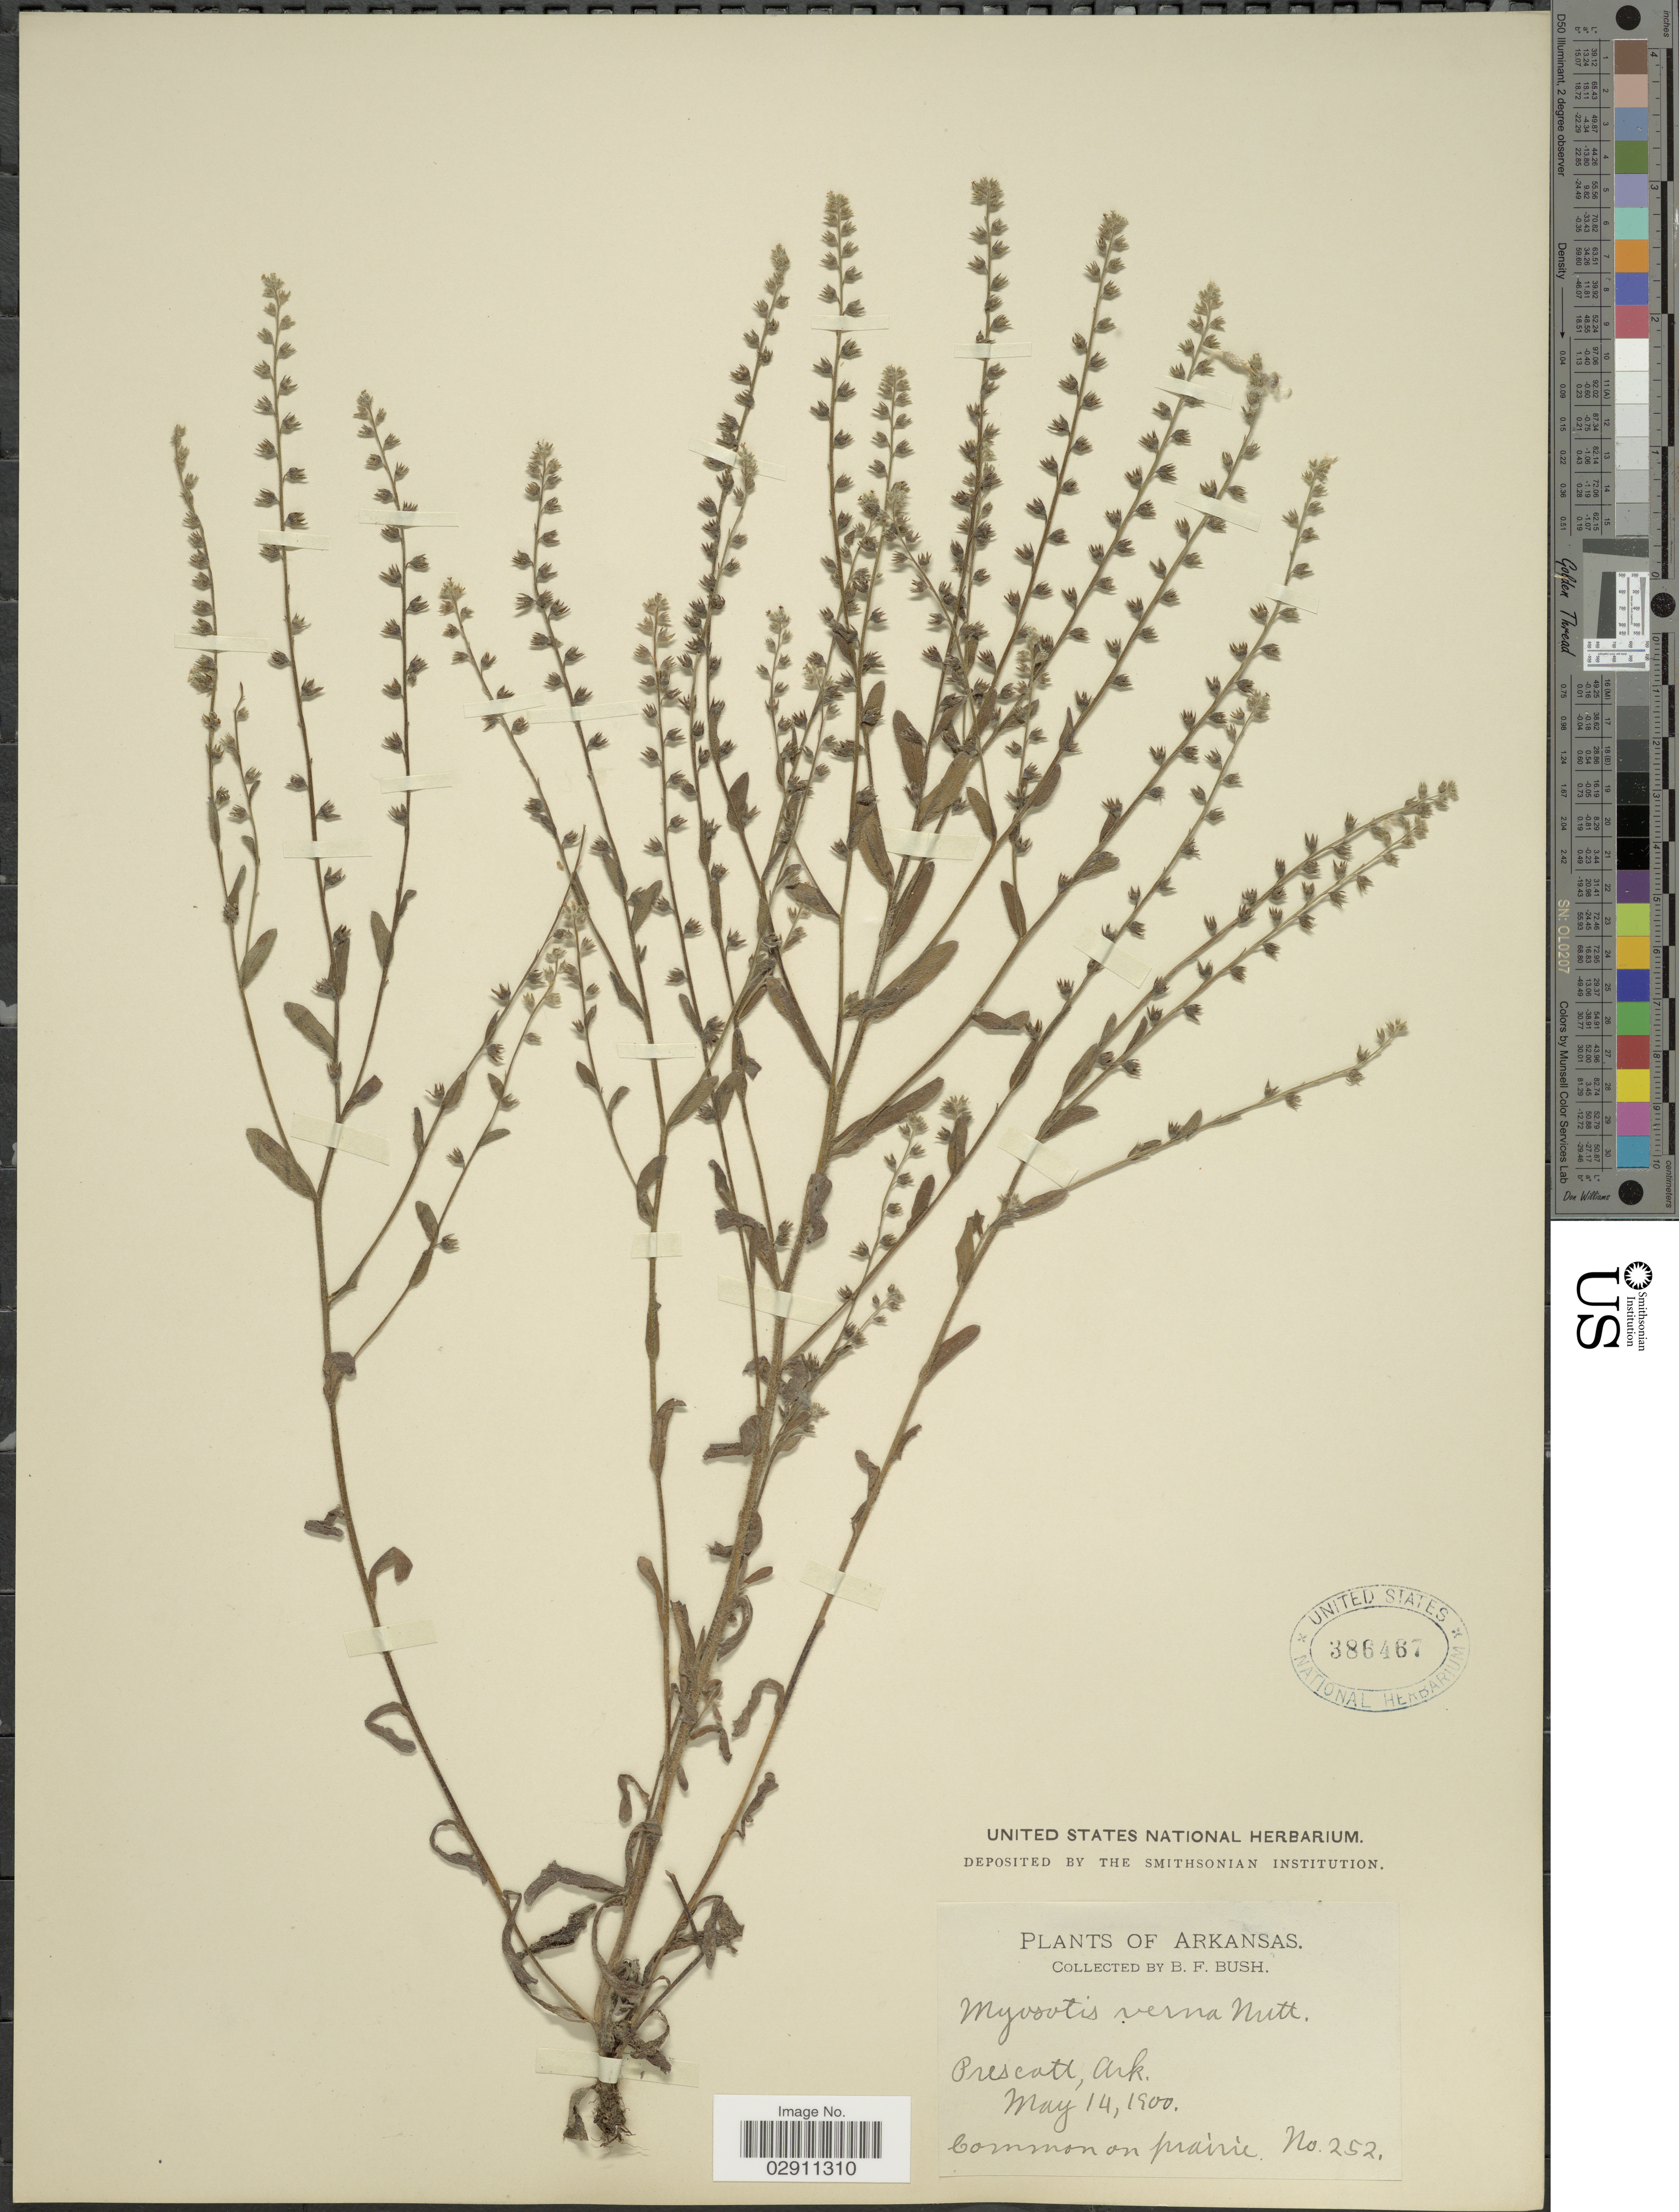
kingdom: Plantae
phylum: Tracheophyta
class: Magnoliopsida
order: Boraginales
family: Boraginaceae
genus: Myosotis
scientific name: Myosotis verna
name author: Nutt.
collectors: B. F. Bush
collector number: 252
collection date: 1900-05-14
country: United States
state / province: Arkansas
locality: Prescott.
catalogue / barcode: US 386467